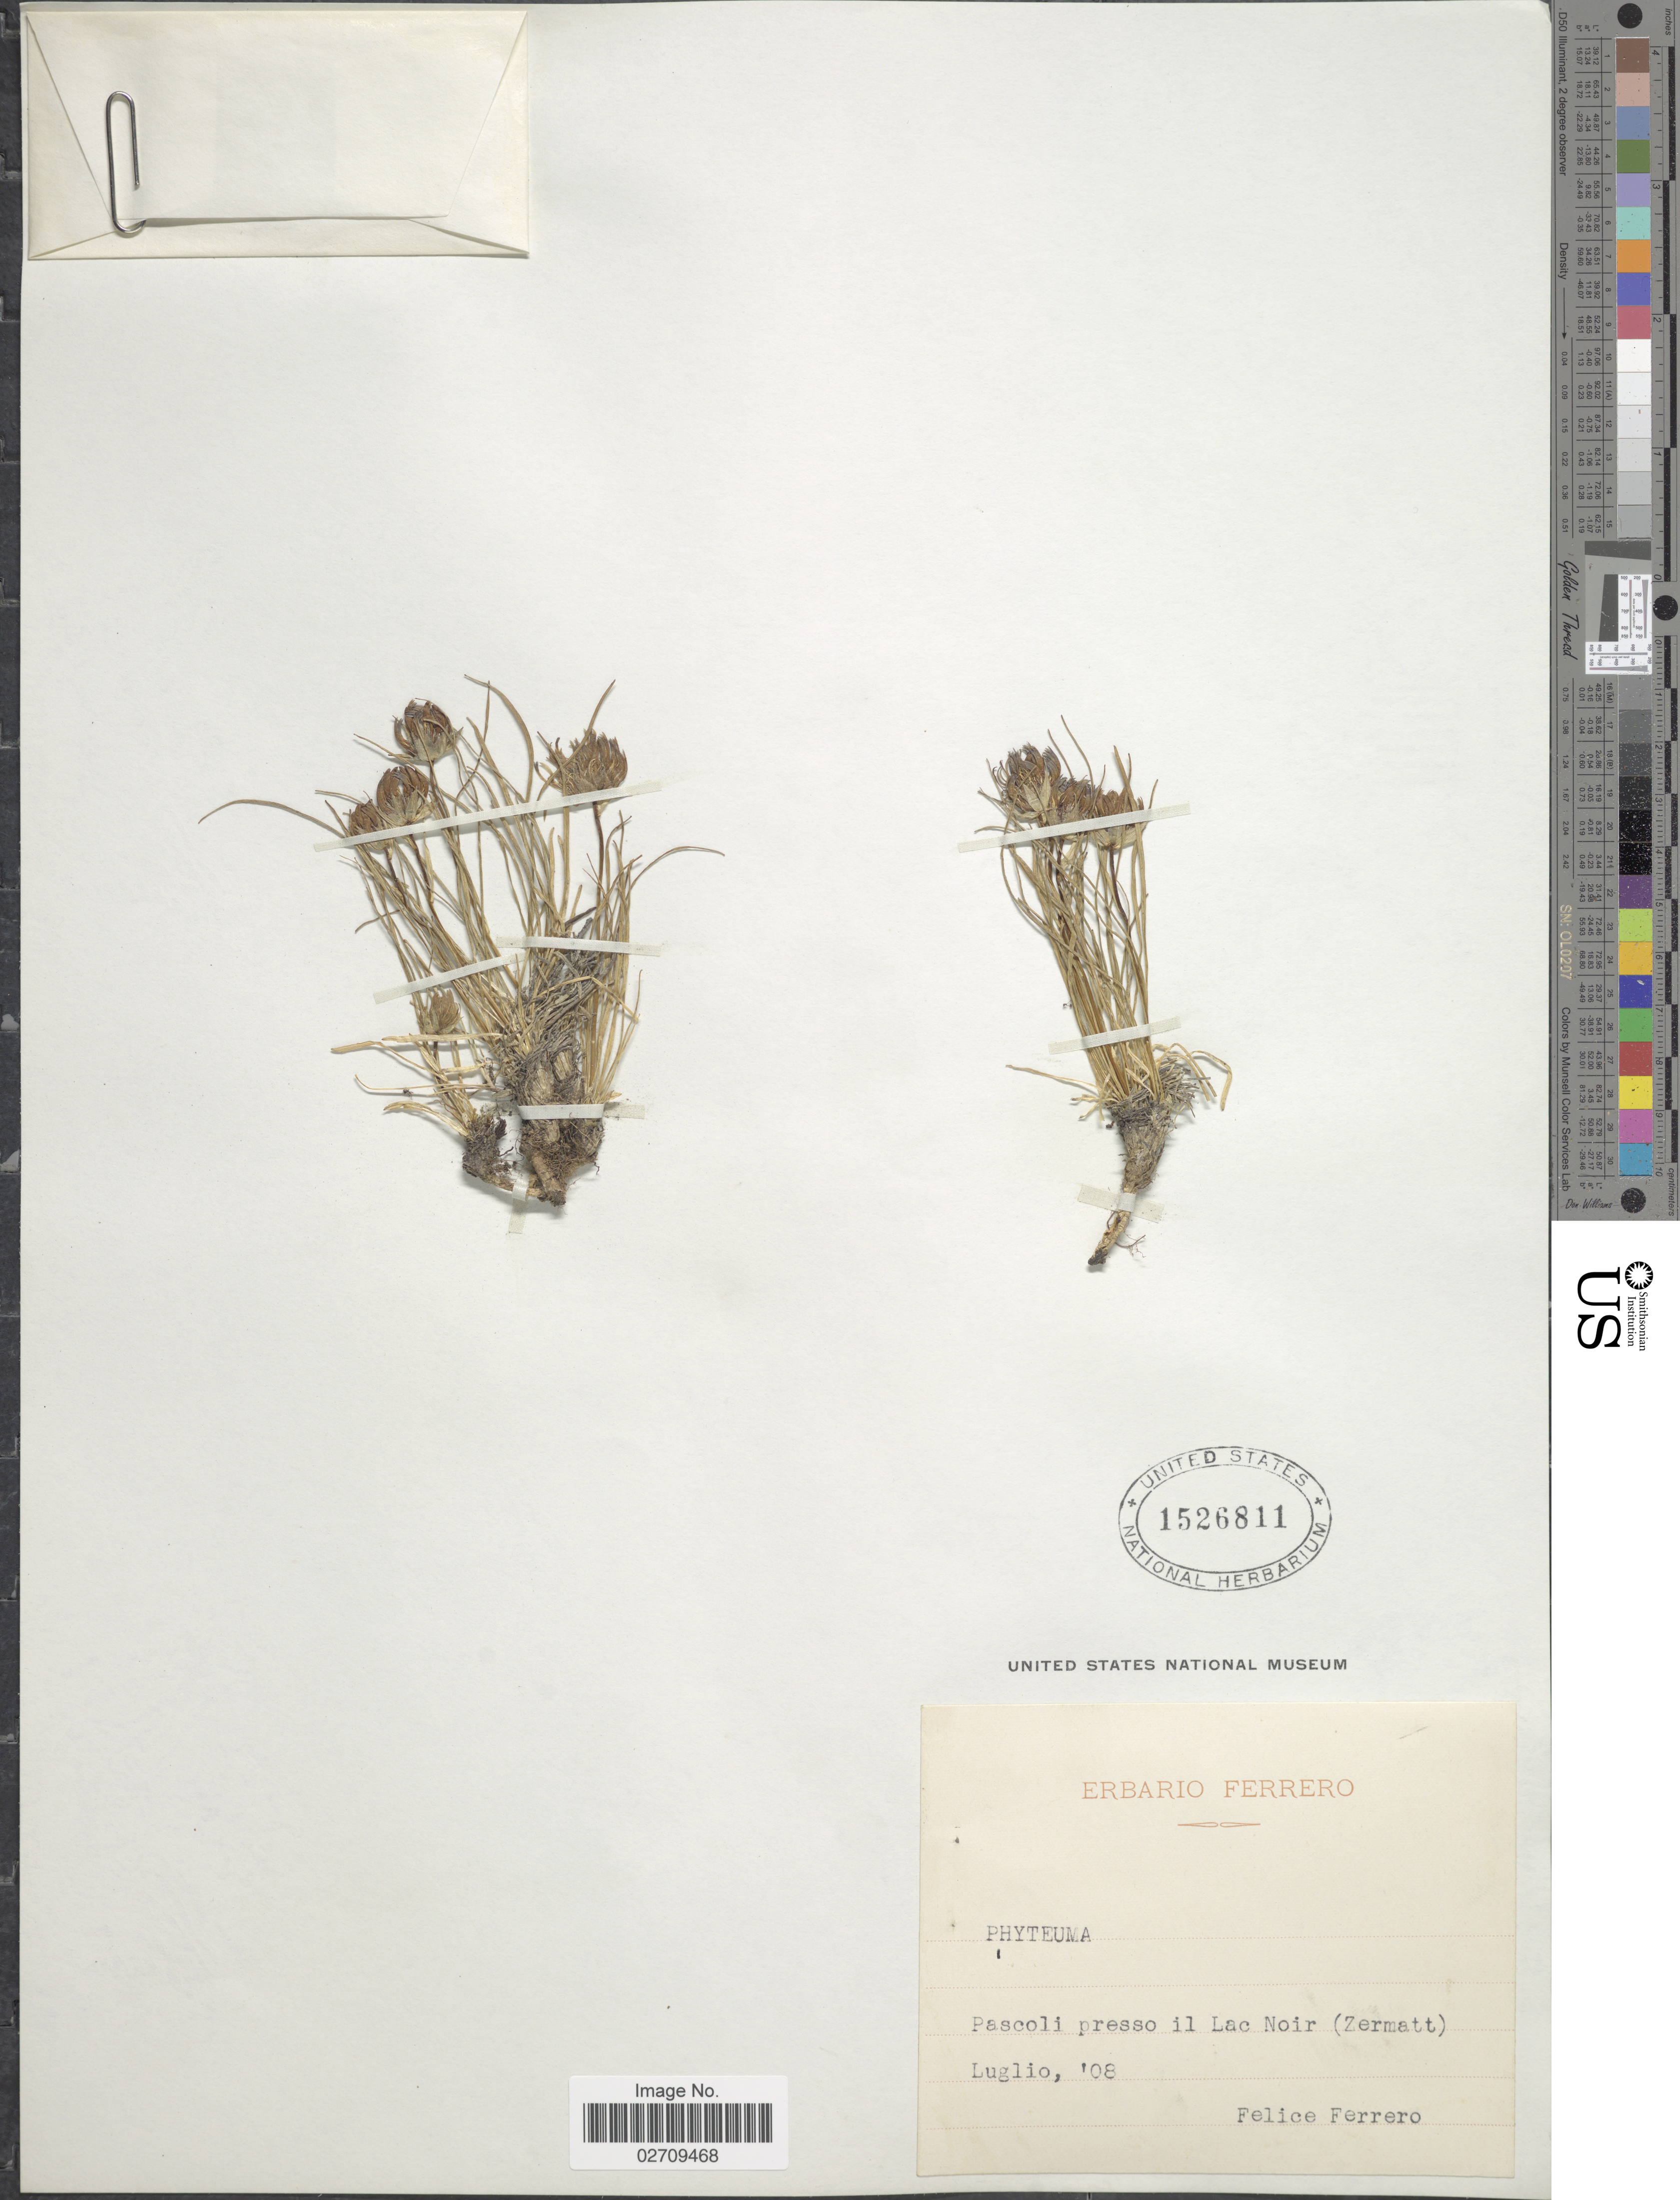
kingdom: Plantae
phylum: Tracheophyta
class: Magnoliopsida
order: Asterales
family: Campanulaceae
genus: Phyteuma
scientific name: Phyteuma sp.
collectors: F. Ferrero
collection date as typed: Transcribed d/m/y: /7/8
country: Switzerland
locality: Pascoli presso il Lac Noir (Zermatt)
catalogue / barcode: US 1526811